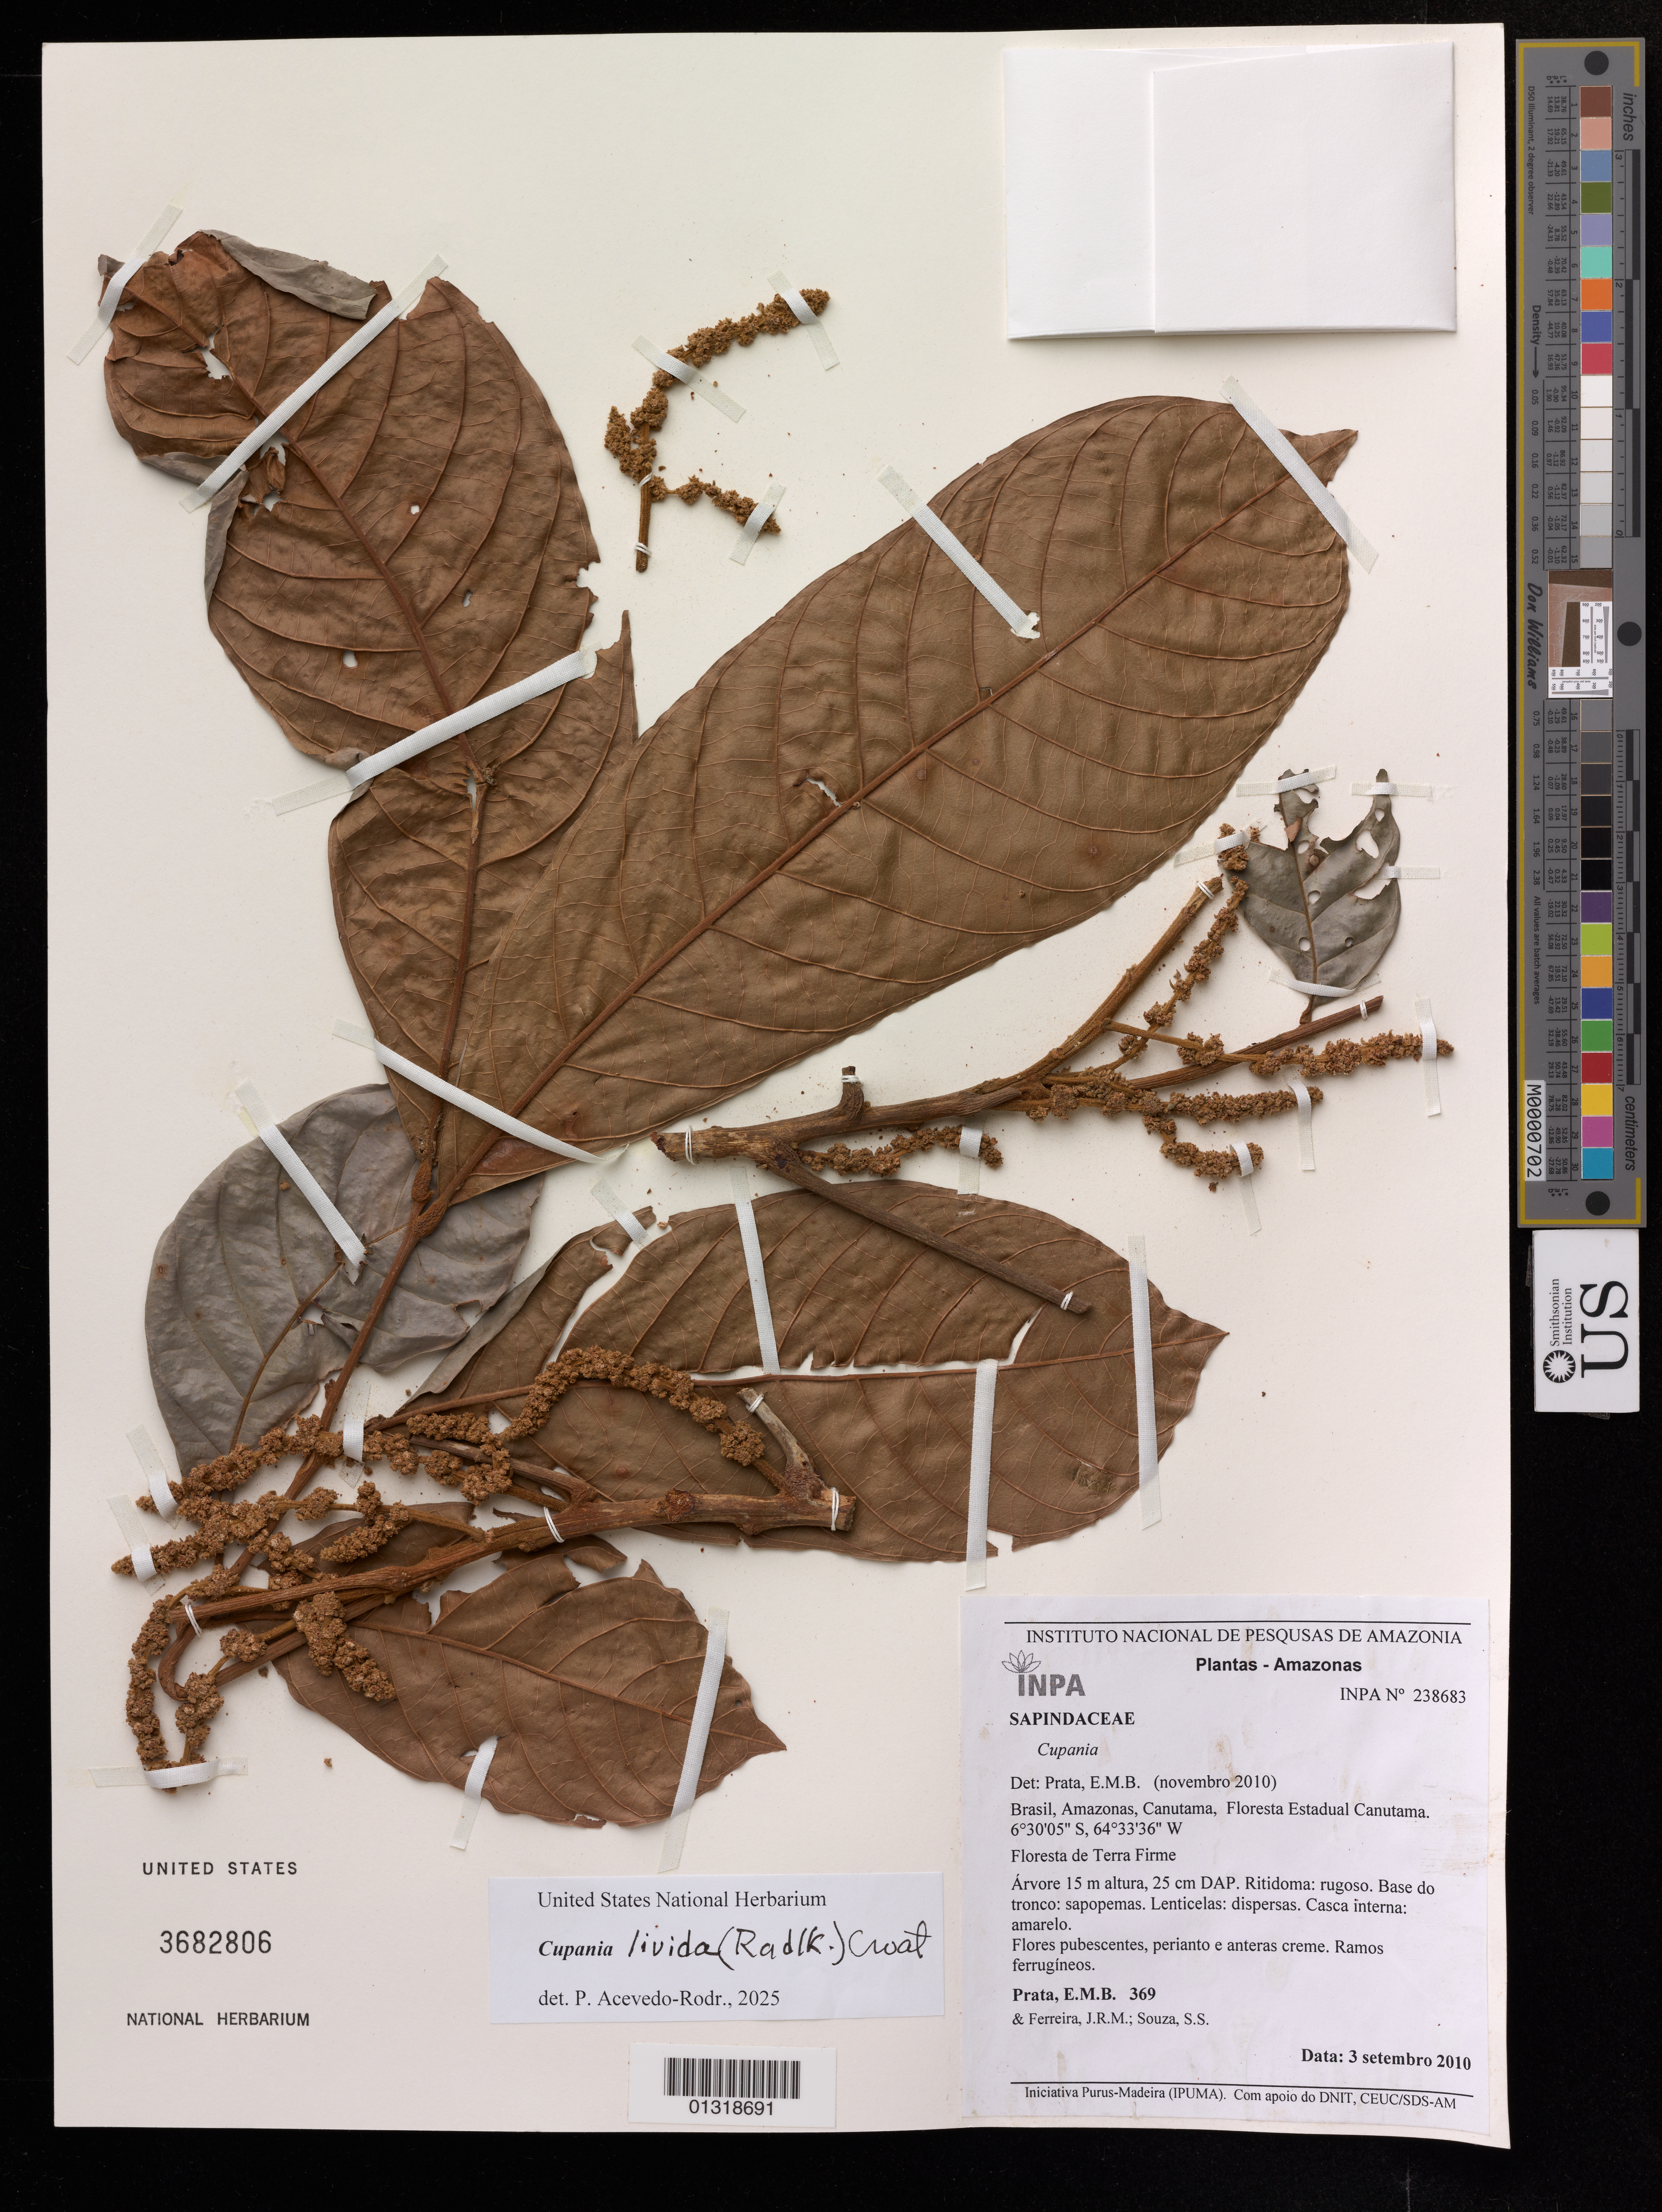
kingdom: Plantae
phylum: Tracheophyta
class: Magnoliopsida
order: Sapindales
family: Sapindaceae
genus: Cupania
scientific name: Cupania livida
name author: (Radlk.) Croat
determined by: Acevedo-Rodriguez, P., (US), Smithsonian Institution - National Museum of Natural History (UNITED STATES)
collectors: E. M. B. Prata, J. Ferreira & S. Souza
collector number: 369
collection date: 2010-09-03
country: Brazil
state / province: Amazonas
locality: Canutama, Floresta Estudual Canutama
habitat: Floresta de terra firme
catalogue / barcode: US 3682806